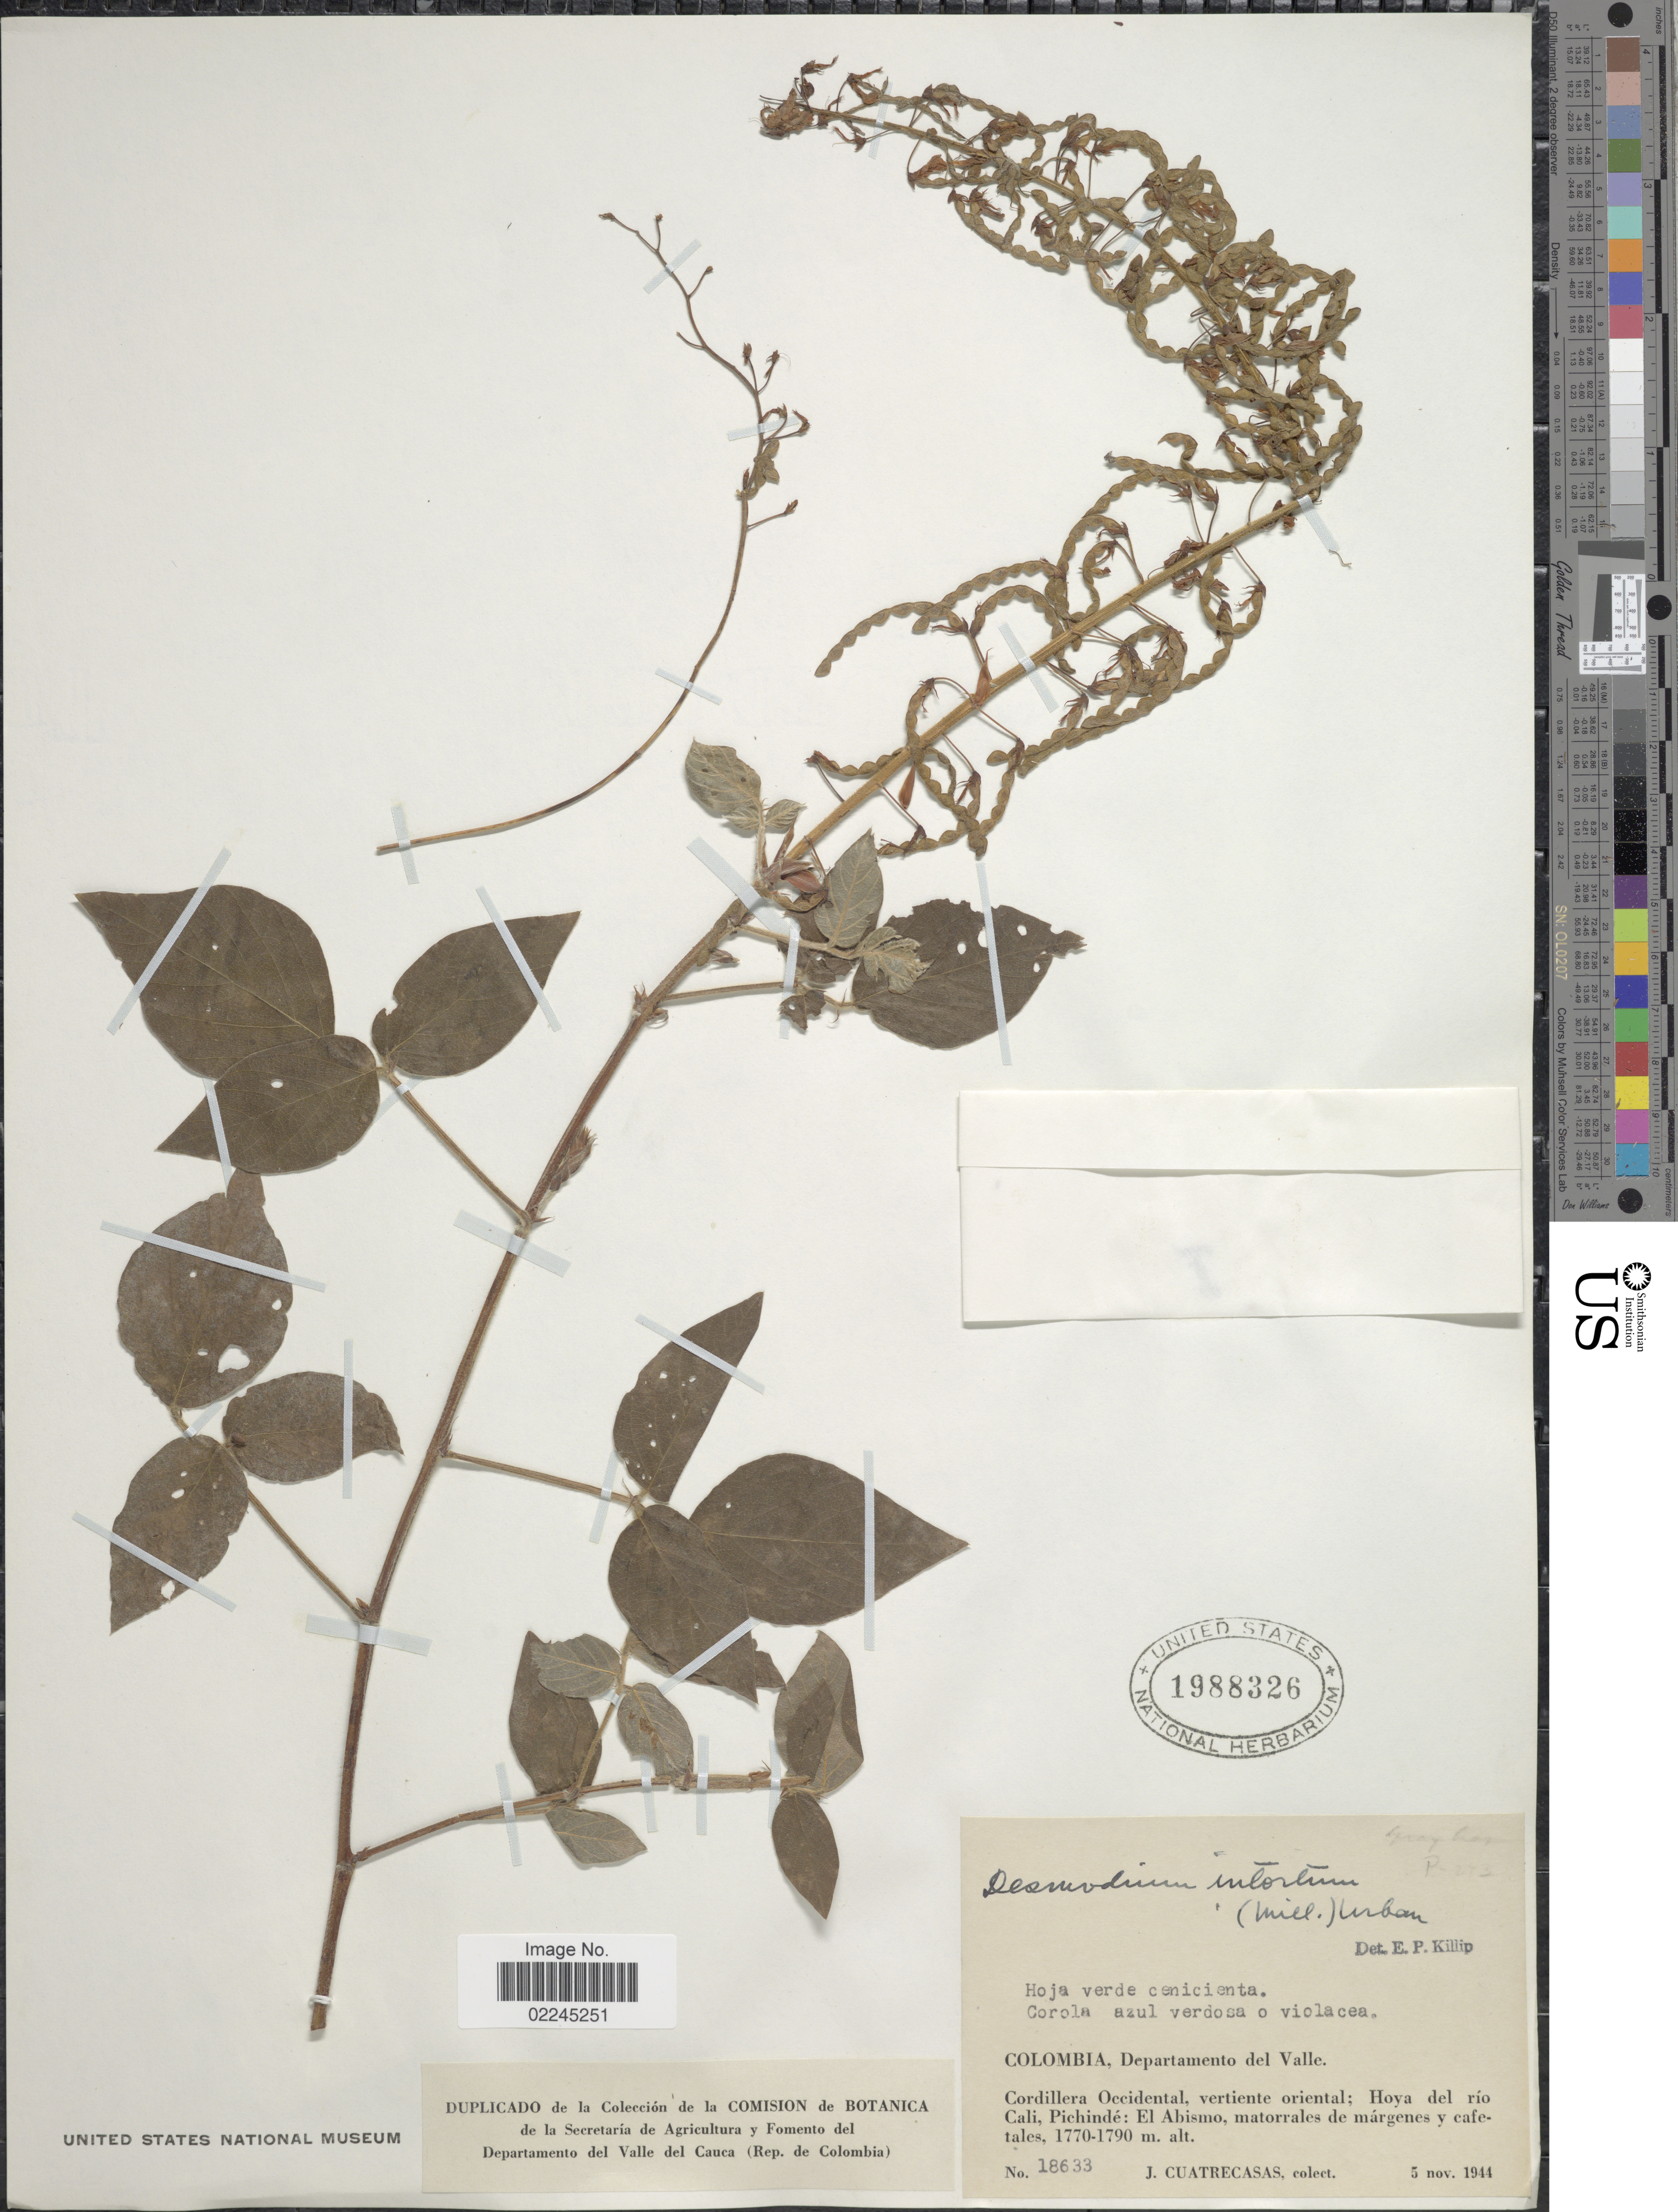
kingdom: Plantae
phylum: Tracheophyta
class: Magnoliopsida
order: Fabales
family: Fabaceae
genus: Desmodium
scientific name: Desmodium intortum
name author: (Mill.) Urb.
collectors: J. Cuatrecasas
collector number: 18633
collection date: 1944-11-05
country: Colombia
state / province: Valle del Cauca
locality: Colombia, Departamento del Valle. Cordillera Occidental, vertiente oriental; Hoya del rio Cali, Pichinde: El Abismo, matorrales de margenes y cafetales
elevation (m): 1770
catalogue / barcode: US 1988326